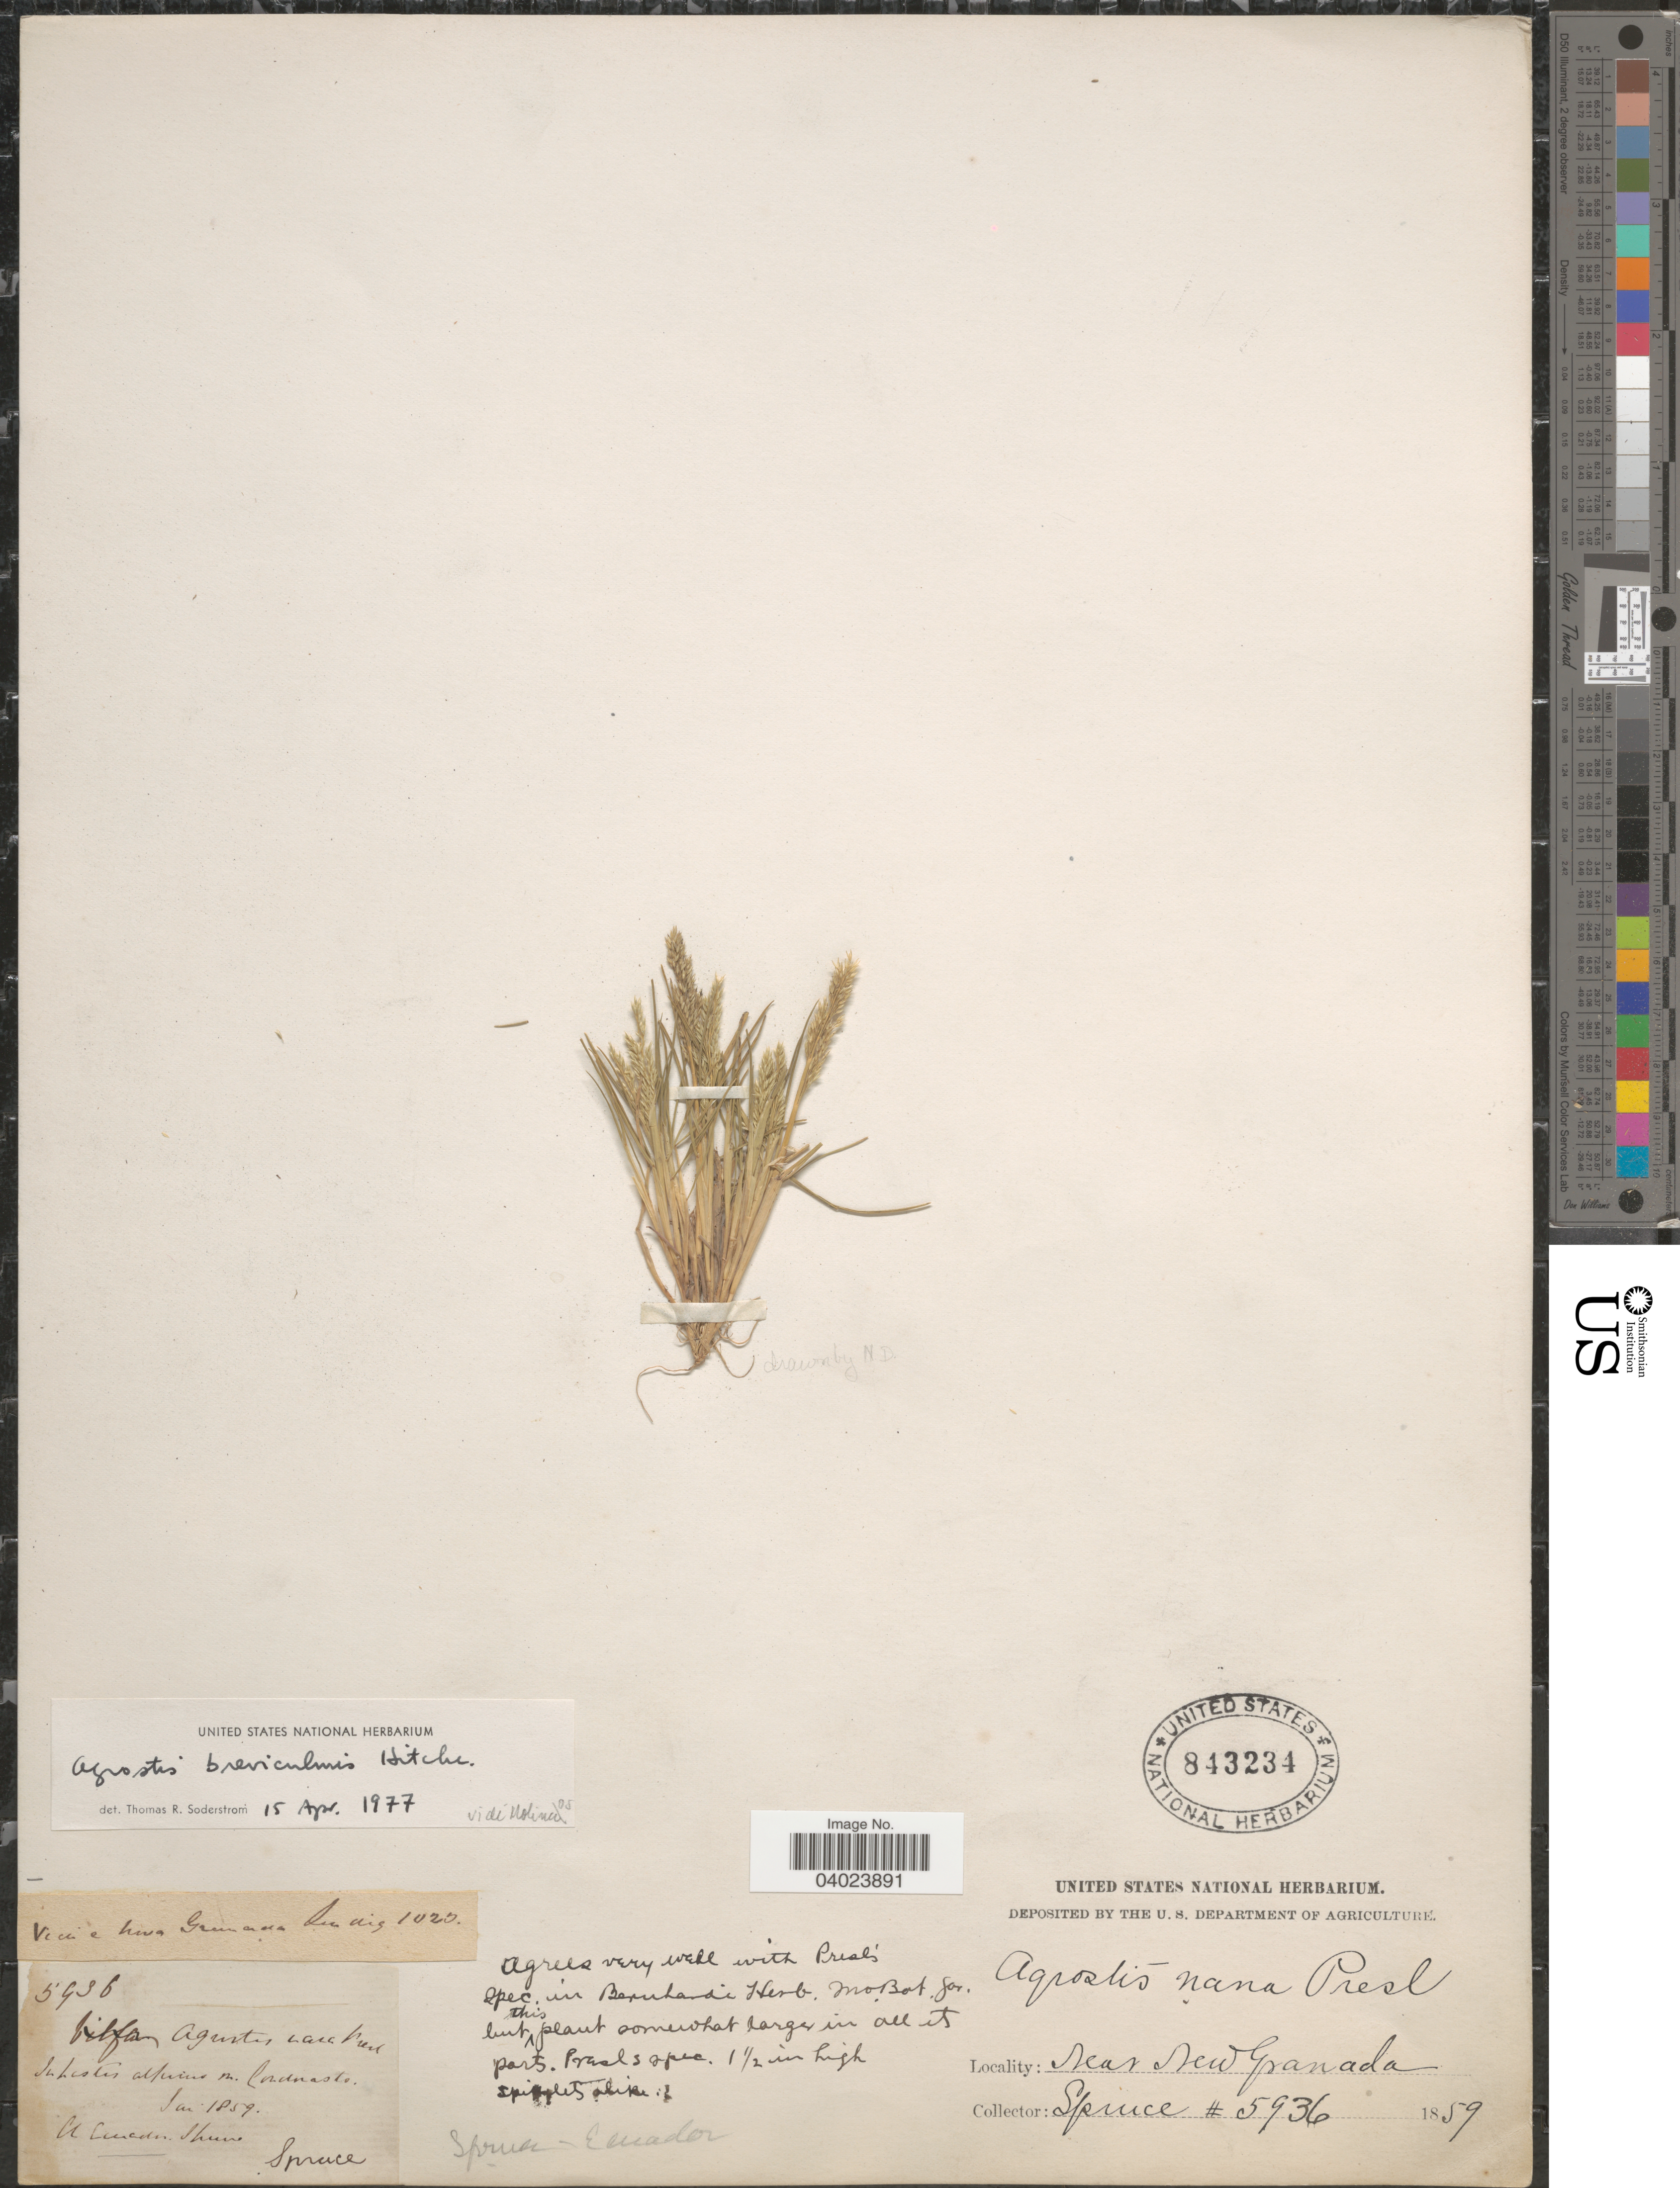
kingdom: Plantae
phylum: Tracheophyta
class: Liliopsida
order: Poales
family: Poaceae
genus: Agrostis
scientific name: Agrostis breviculmis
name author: Hitchc.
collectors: -. Spruce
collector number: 5936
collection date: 1859-05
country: Ecuador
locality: Inhistis alpine na lordnaste. [interpreted] Near New Granada.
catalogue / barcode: US 843234